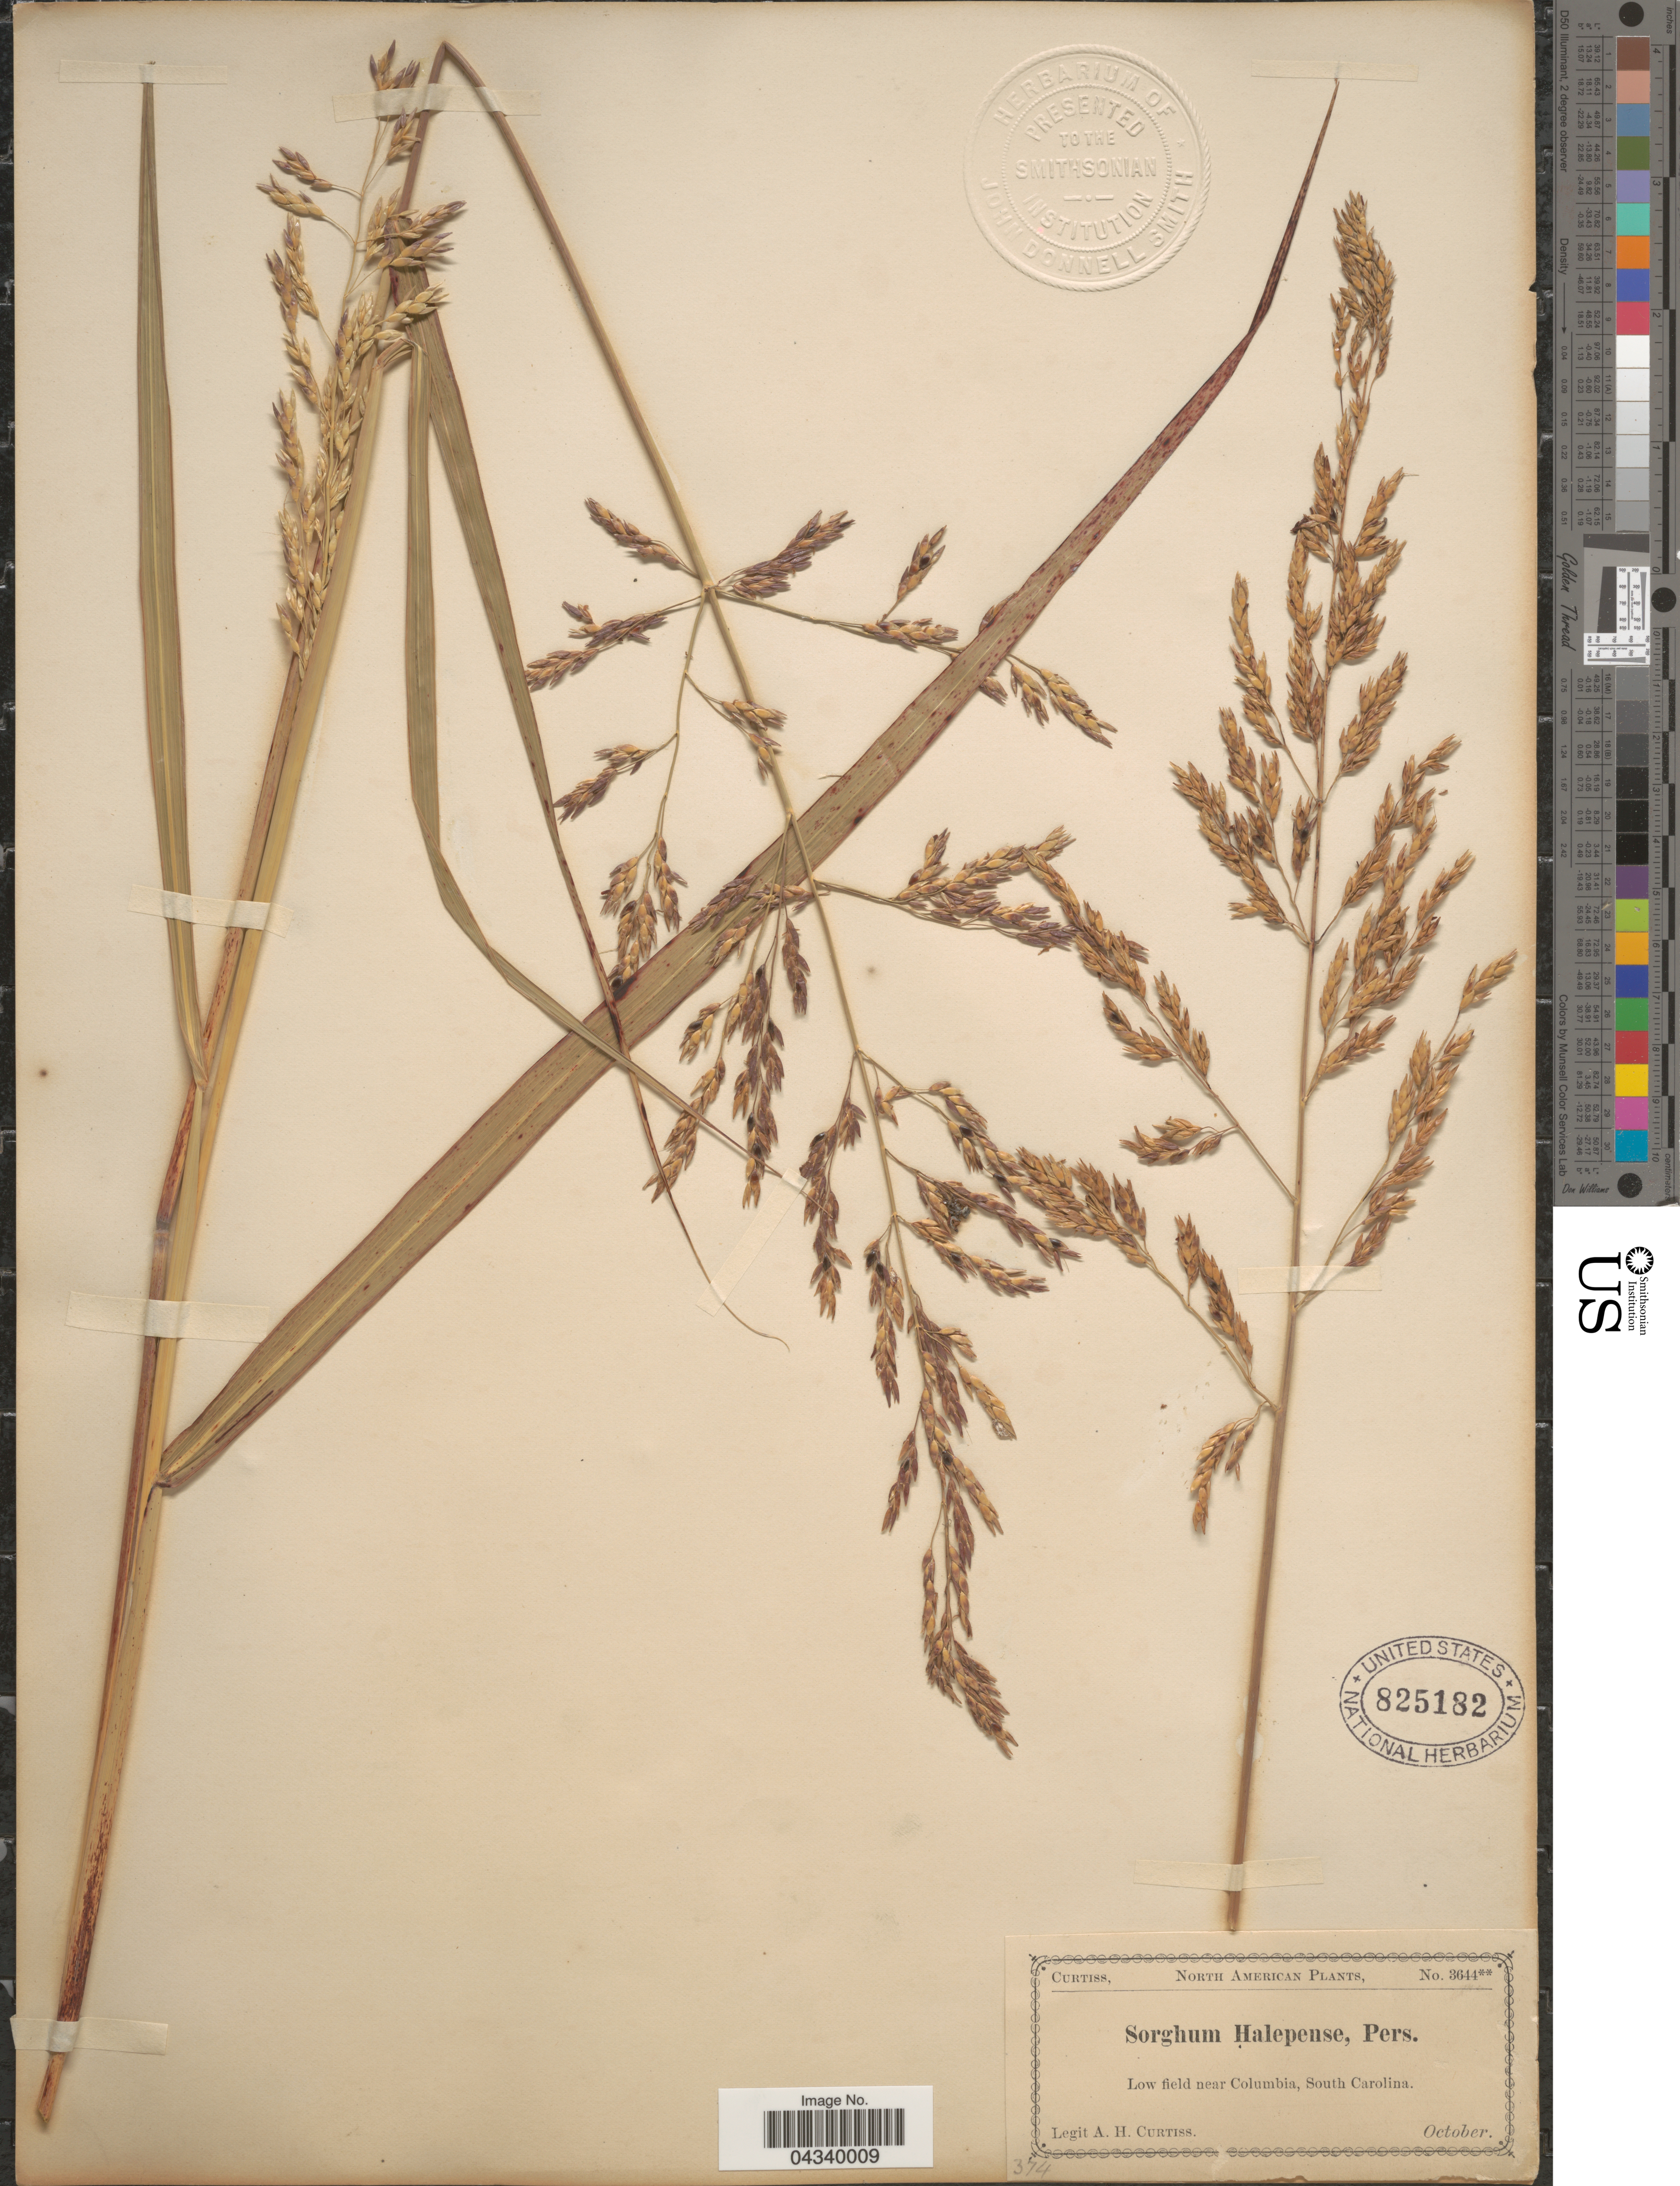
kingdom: Plantae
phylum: Tracheophyta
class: Liliopsida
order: Poales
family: Poaceae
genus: Sorghum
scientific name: Sorghum halepense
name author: (L.) Pers.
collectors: A. H. Curtiss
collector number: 3644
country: United States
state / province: South Carolina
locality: Low field near Columbia.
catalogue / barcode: US 825182